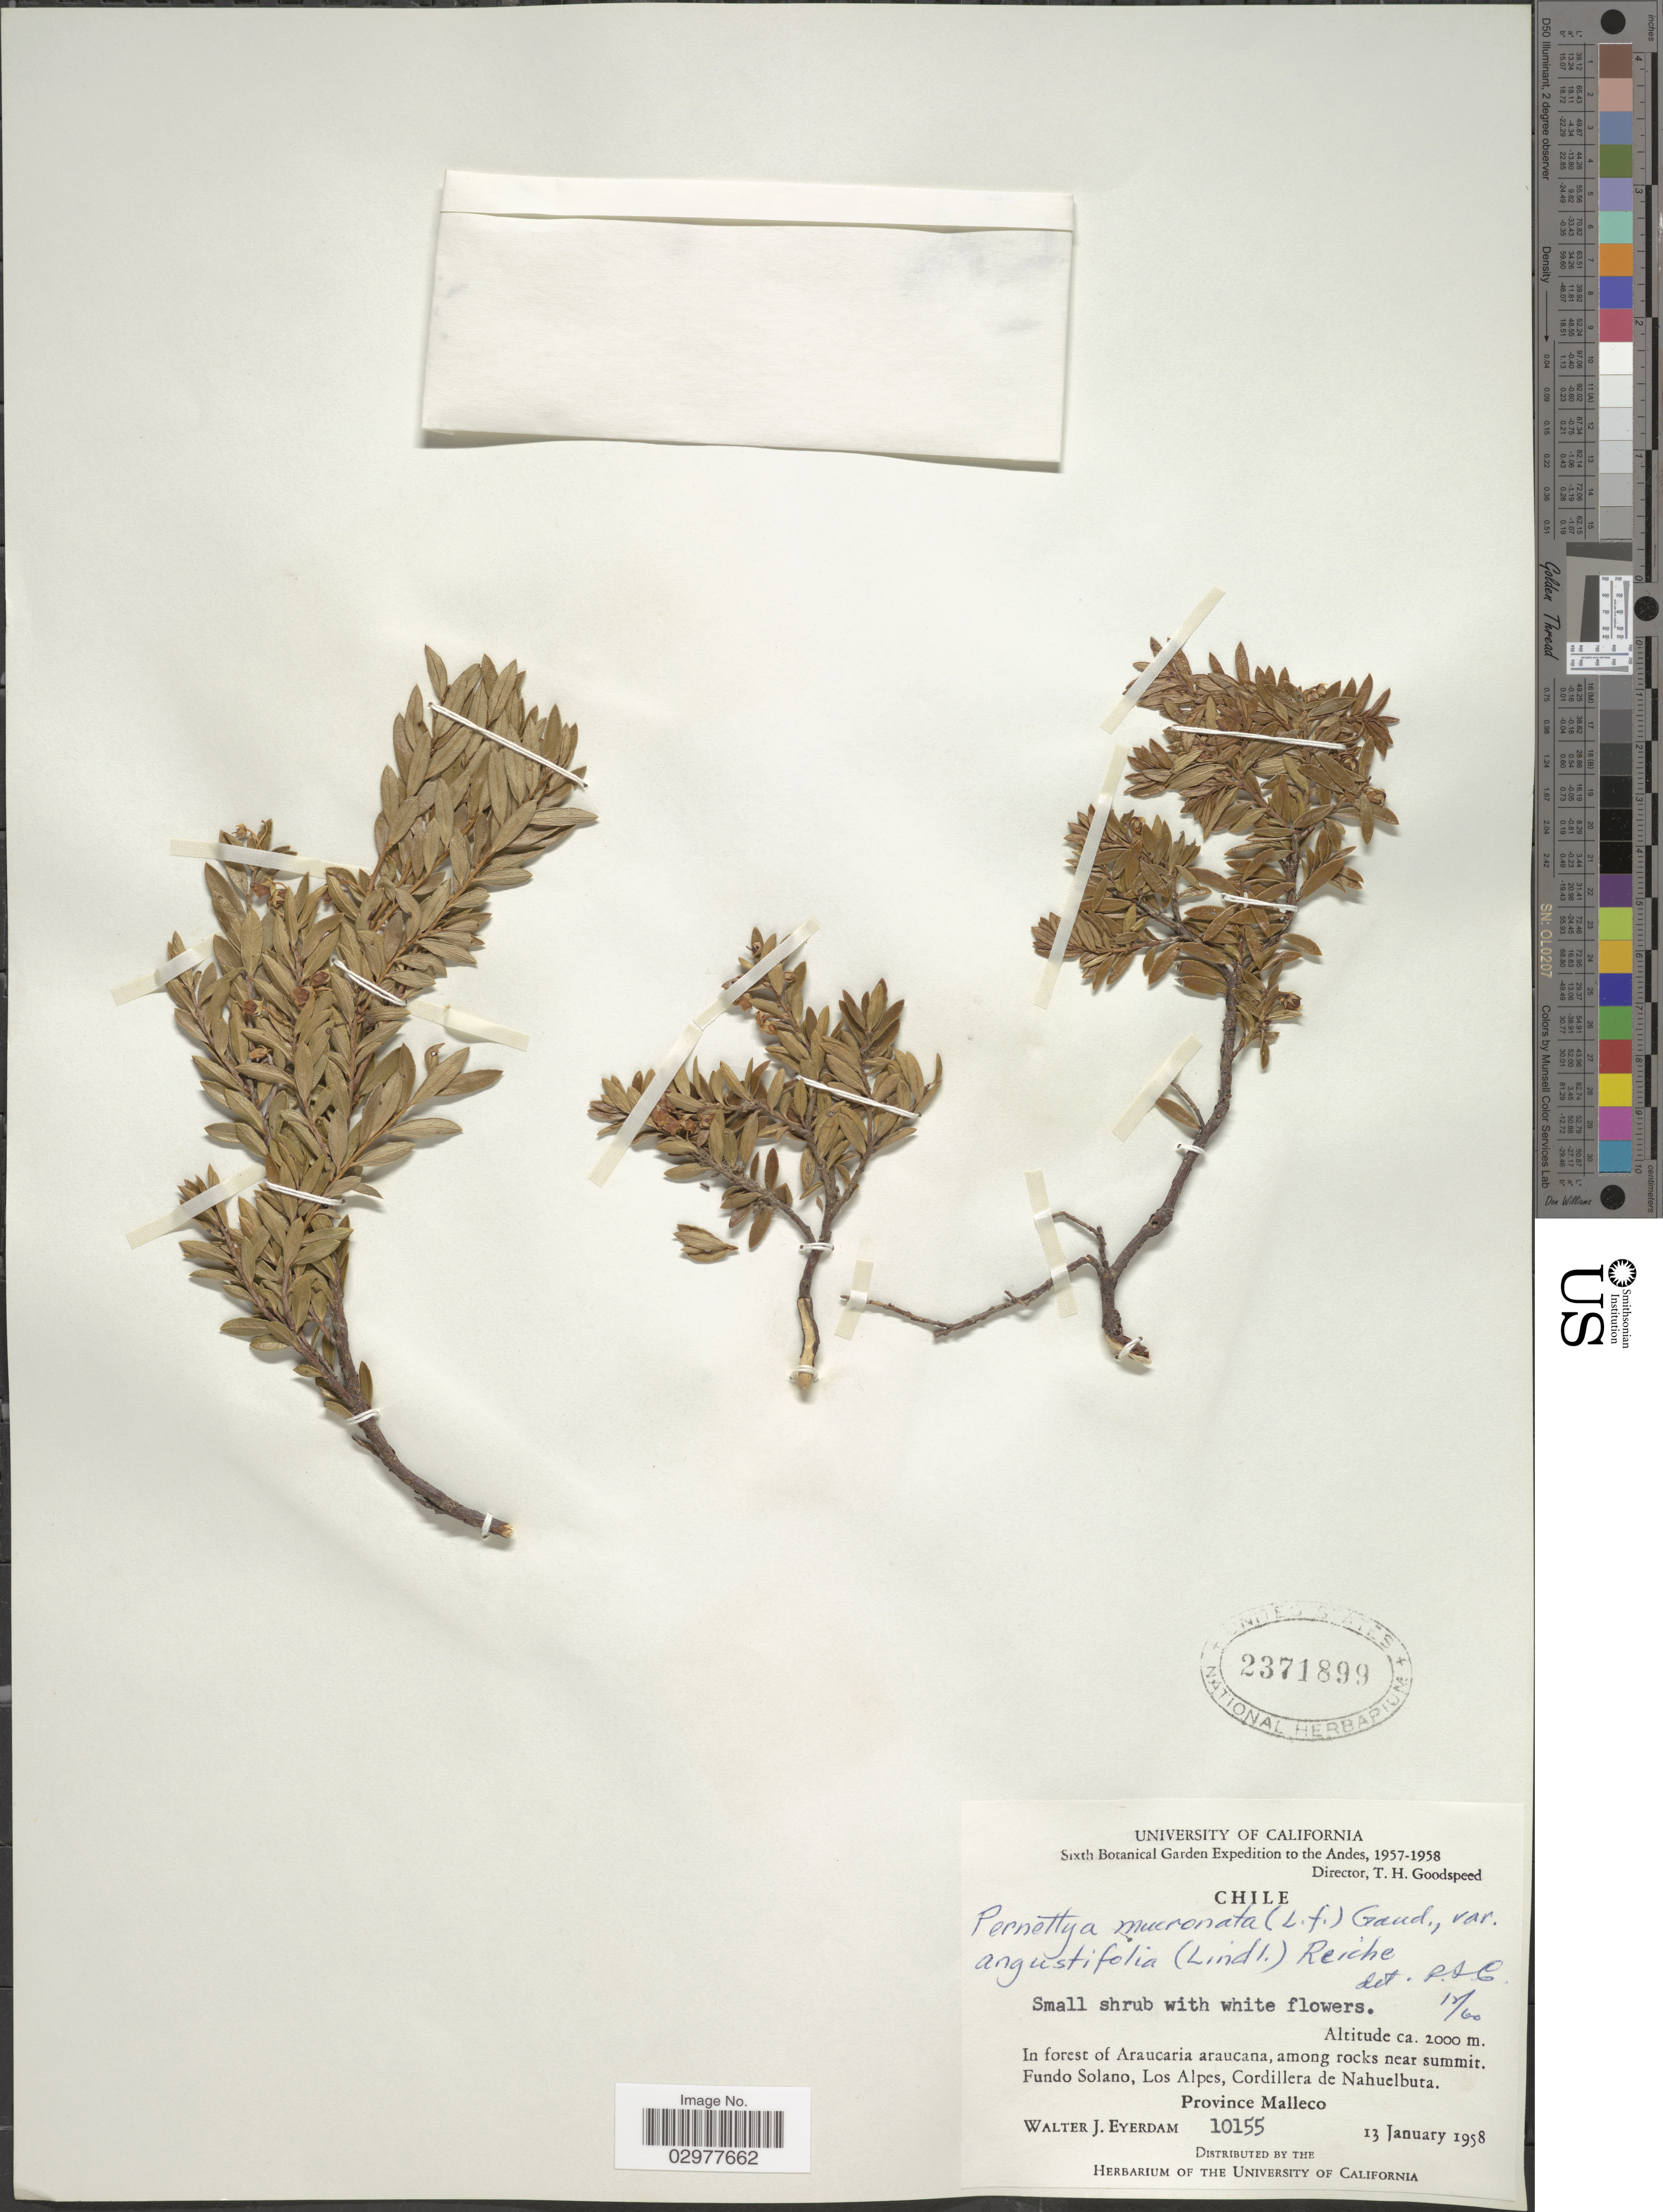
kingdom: Plantae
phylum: Tracheophyta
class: Magnoliopsida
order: Ericales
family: Ericaceae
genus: Pernettya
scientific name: Pernettya mucronata var. angustifolia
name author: (Lindl.) Reiche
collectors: W. J. Eyerdam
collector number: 10155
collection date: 1958-01-13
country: Chile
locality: The Andes, Fundo Solano, Los Alpes, Cordillera de Nahuelbuta, Province Malleco.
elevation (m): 2000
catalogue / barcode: US 2371899